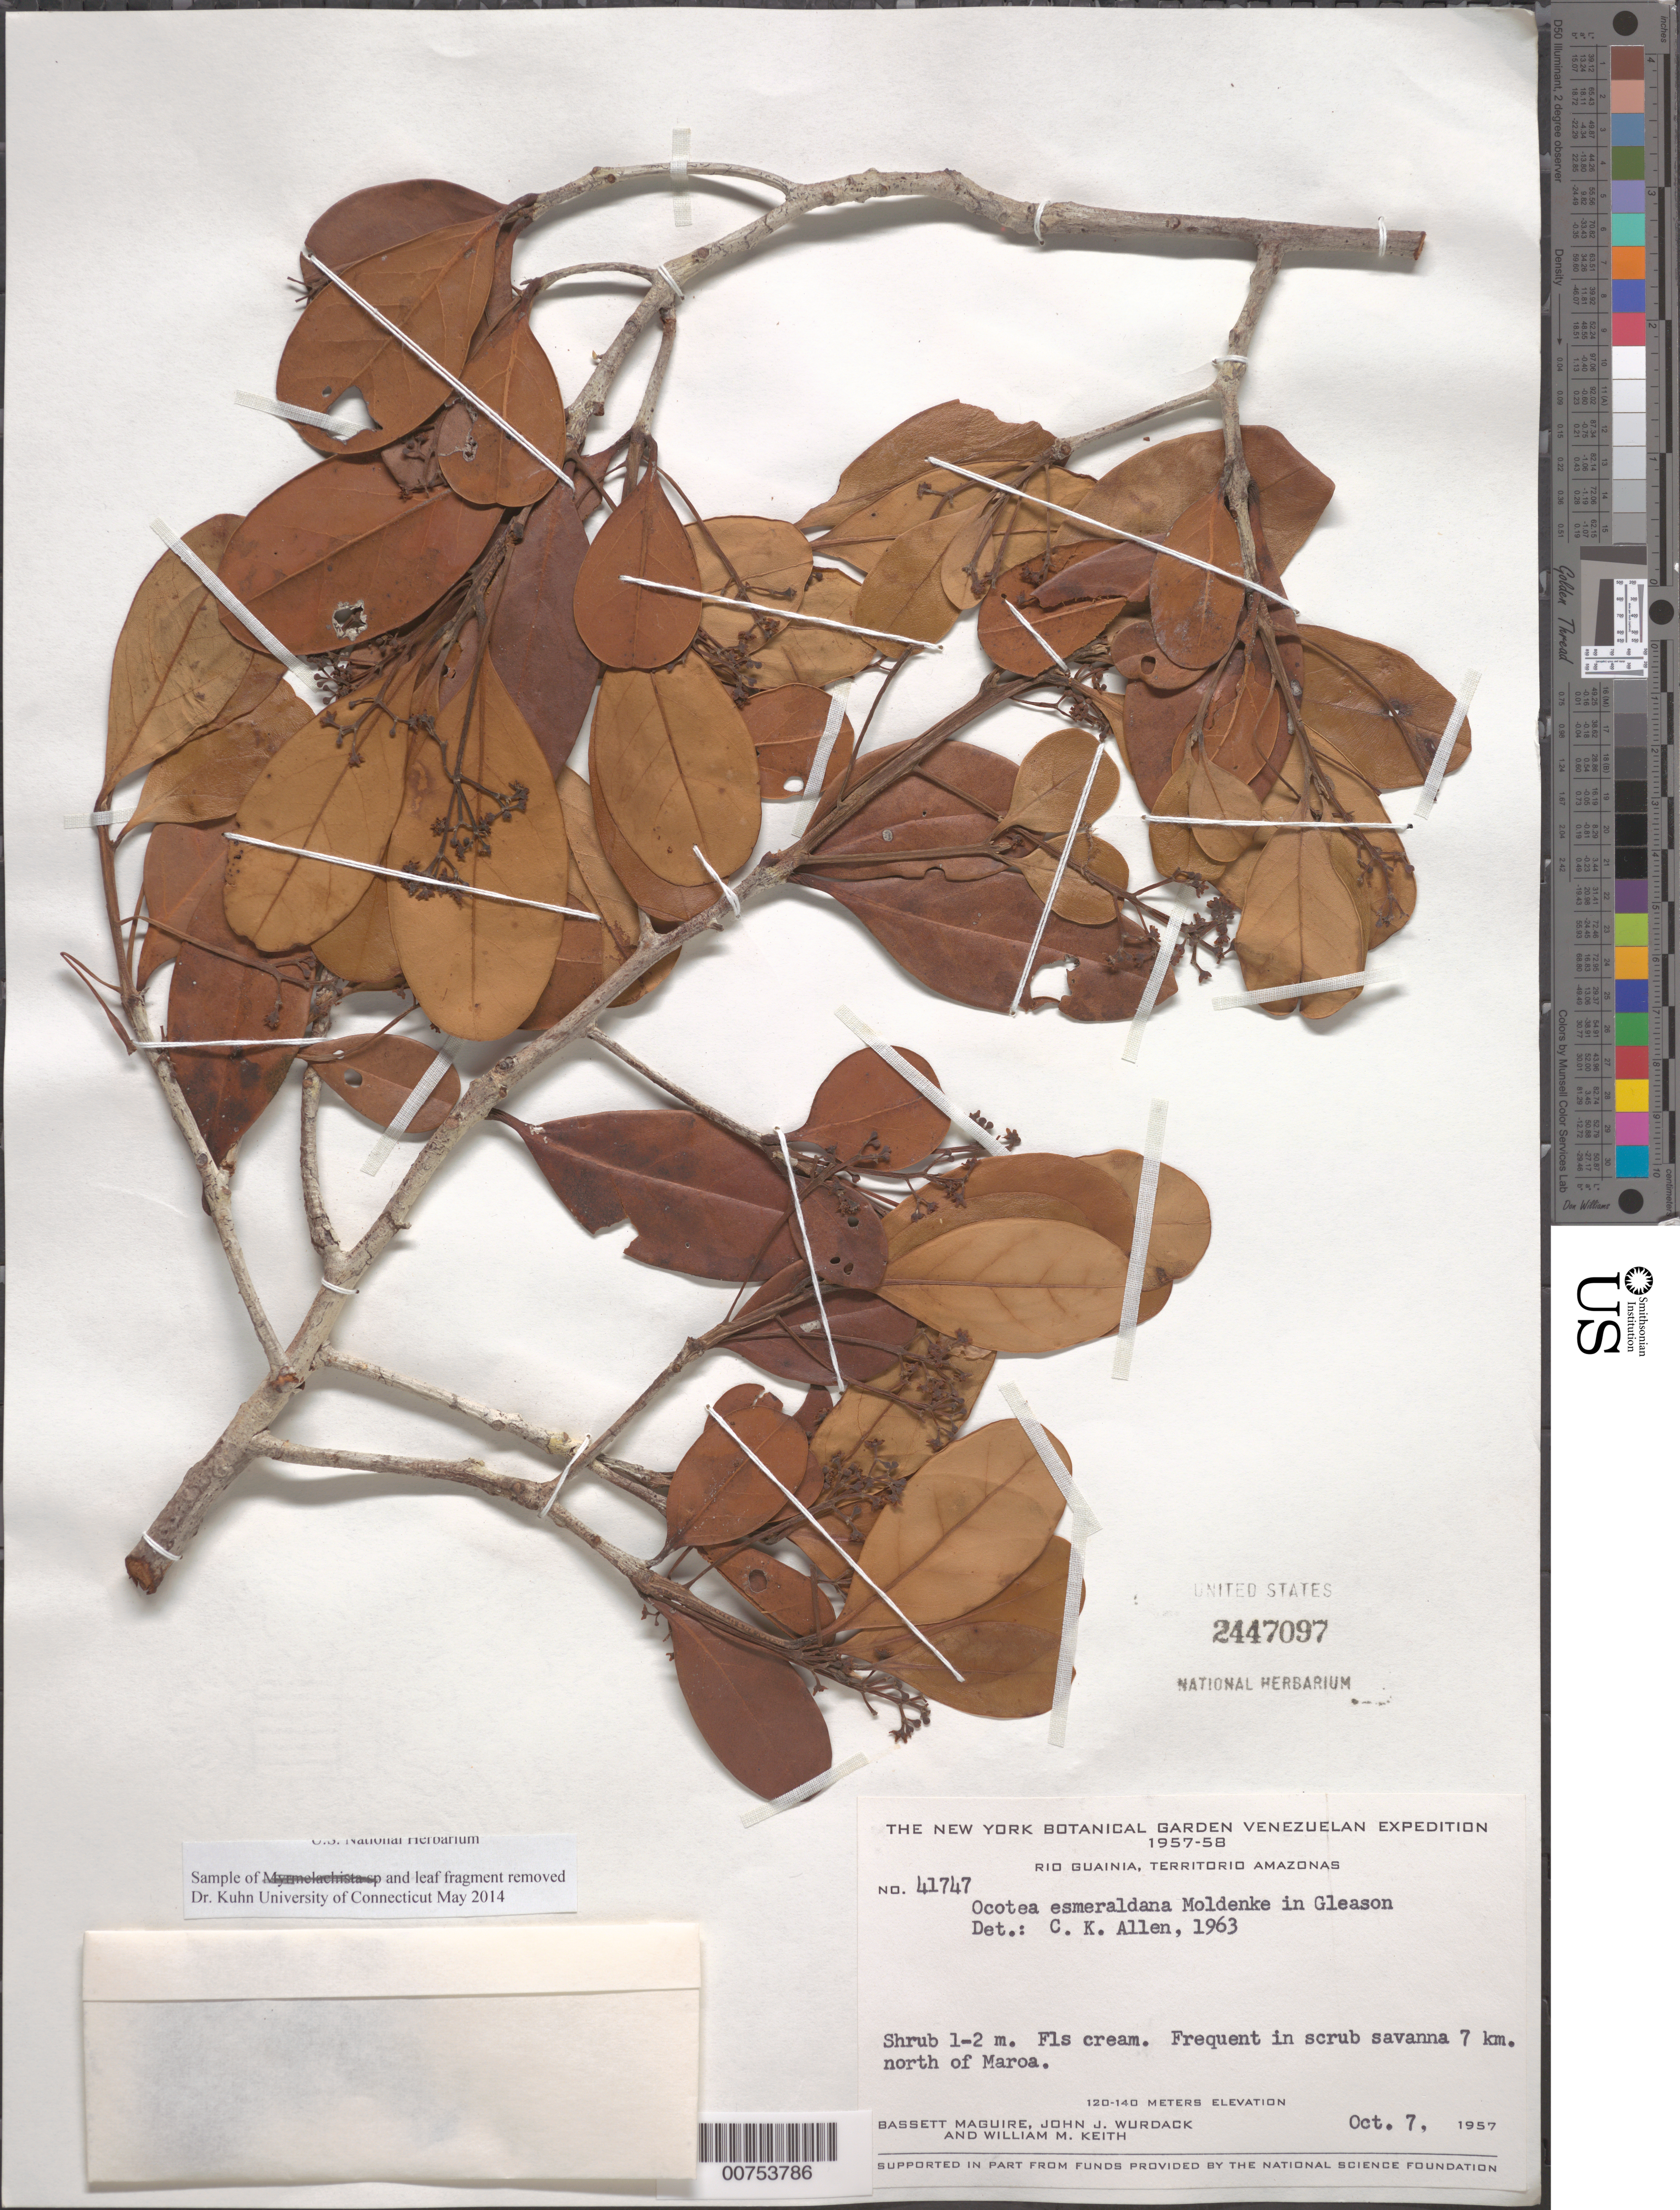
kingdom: Plantae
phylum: Tracheophyta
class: Magnoliopsida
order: Laurales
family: Lauraceae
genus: Ocotea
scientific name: Ocotea esmeraldana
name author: Moldenke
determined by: Allen, C. K.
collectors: B. Maguire, J. J. Wurdack & W. Keith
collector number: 41747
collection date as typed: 7-Oct-57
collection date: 1957-10-07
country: Venezuela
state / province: Amazonas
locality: Río Guainía, 7 km N of Maroa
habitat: Scrub savanna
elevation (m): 120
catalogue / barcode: US 2447097